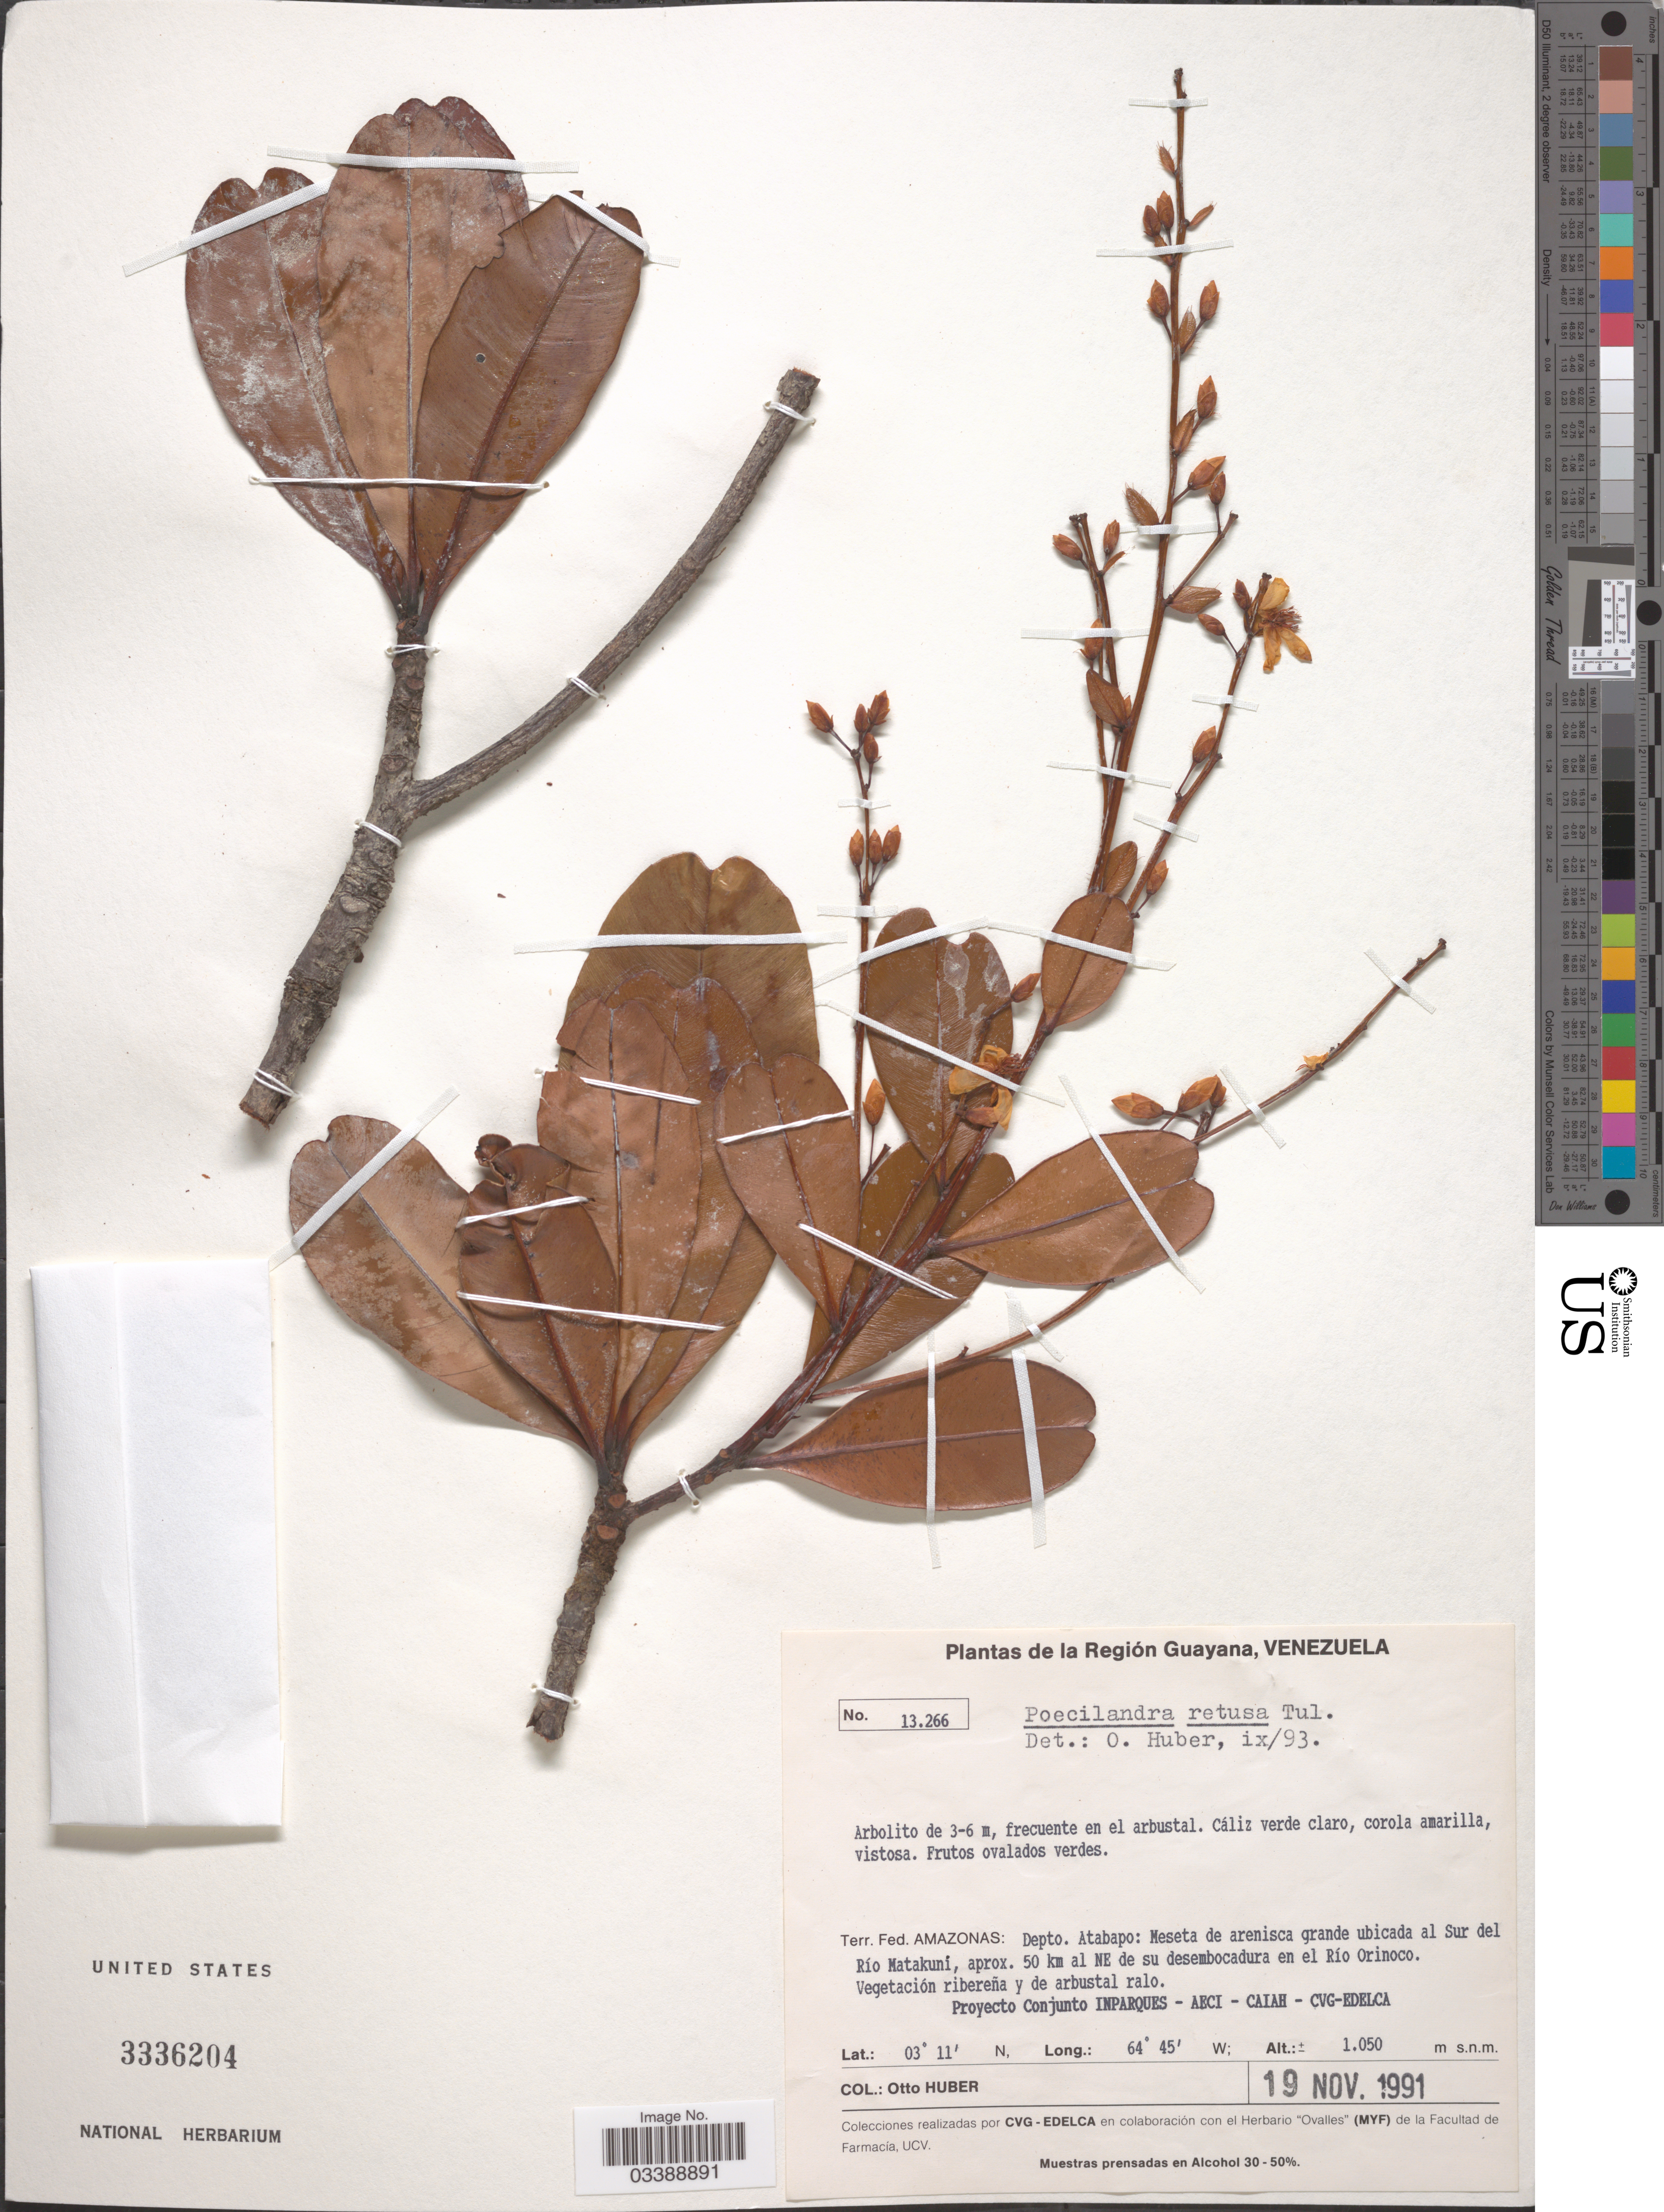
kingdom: Plantae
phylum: Tracheophyta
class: Magnoliopsida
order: Malpighiales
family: Ochnaceae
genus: Poecilandra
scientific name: Poecilandra retusa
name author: Tul.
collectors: O. Huber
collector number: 13266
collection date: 1991-11-19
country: Venezuela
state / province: Amazonas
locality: Región Guayana. Terr. Fed. Amazonas: Depto. Atabapo: Meseta de arenisca grande ubicada al Sur del Río Matakuni, aprox. 50 km al NE de su desembocadura en el Río Orinoco.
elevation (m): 1050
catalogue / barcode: US 3336204